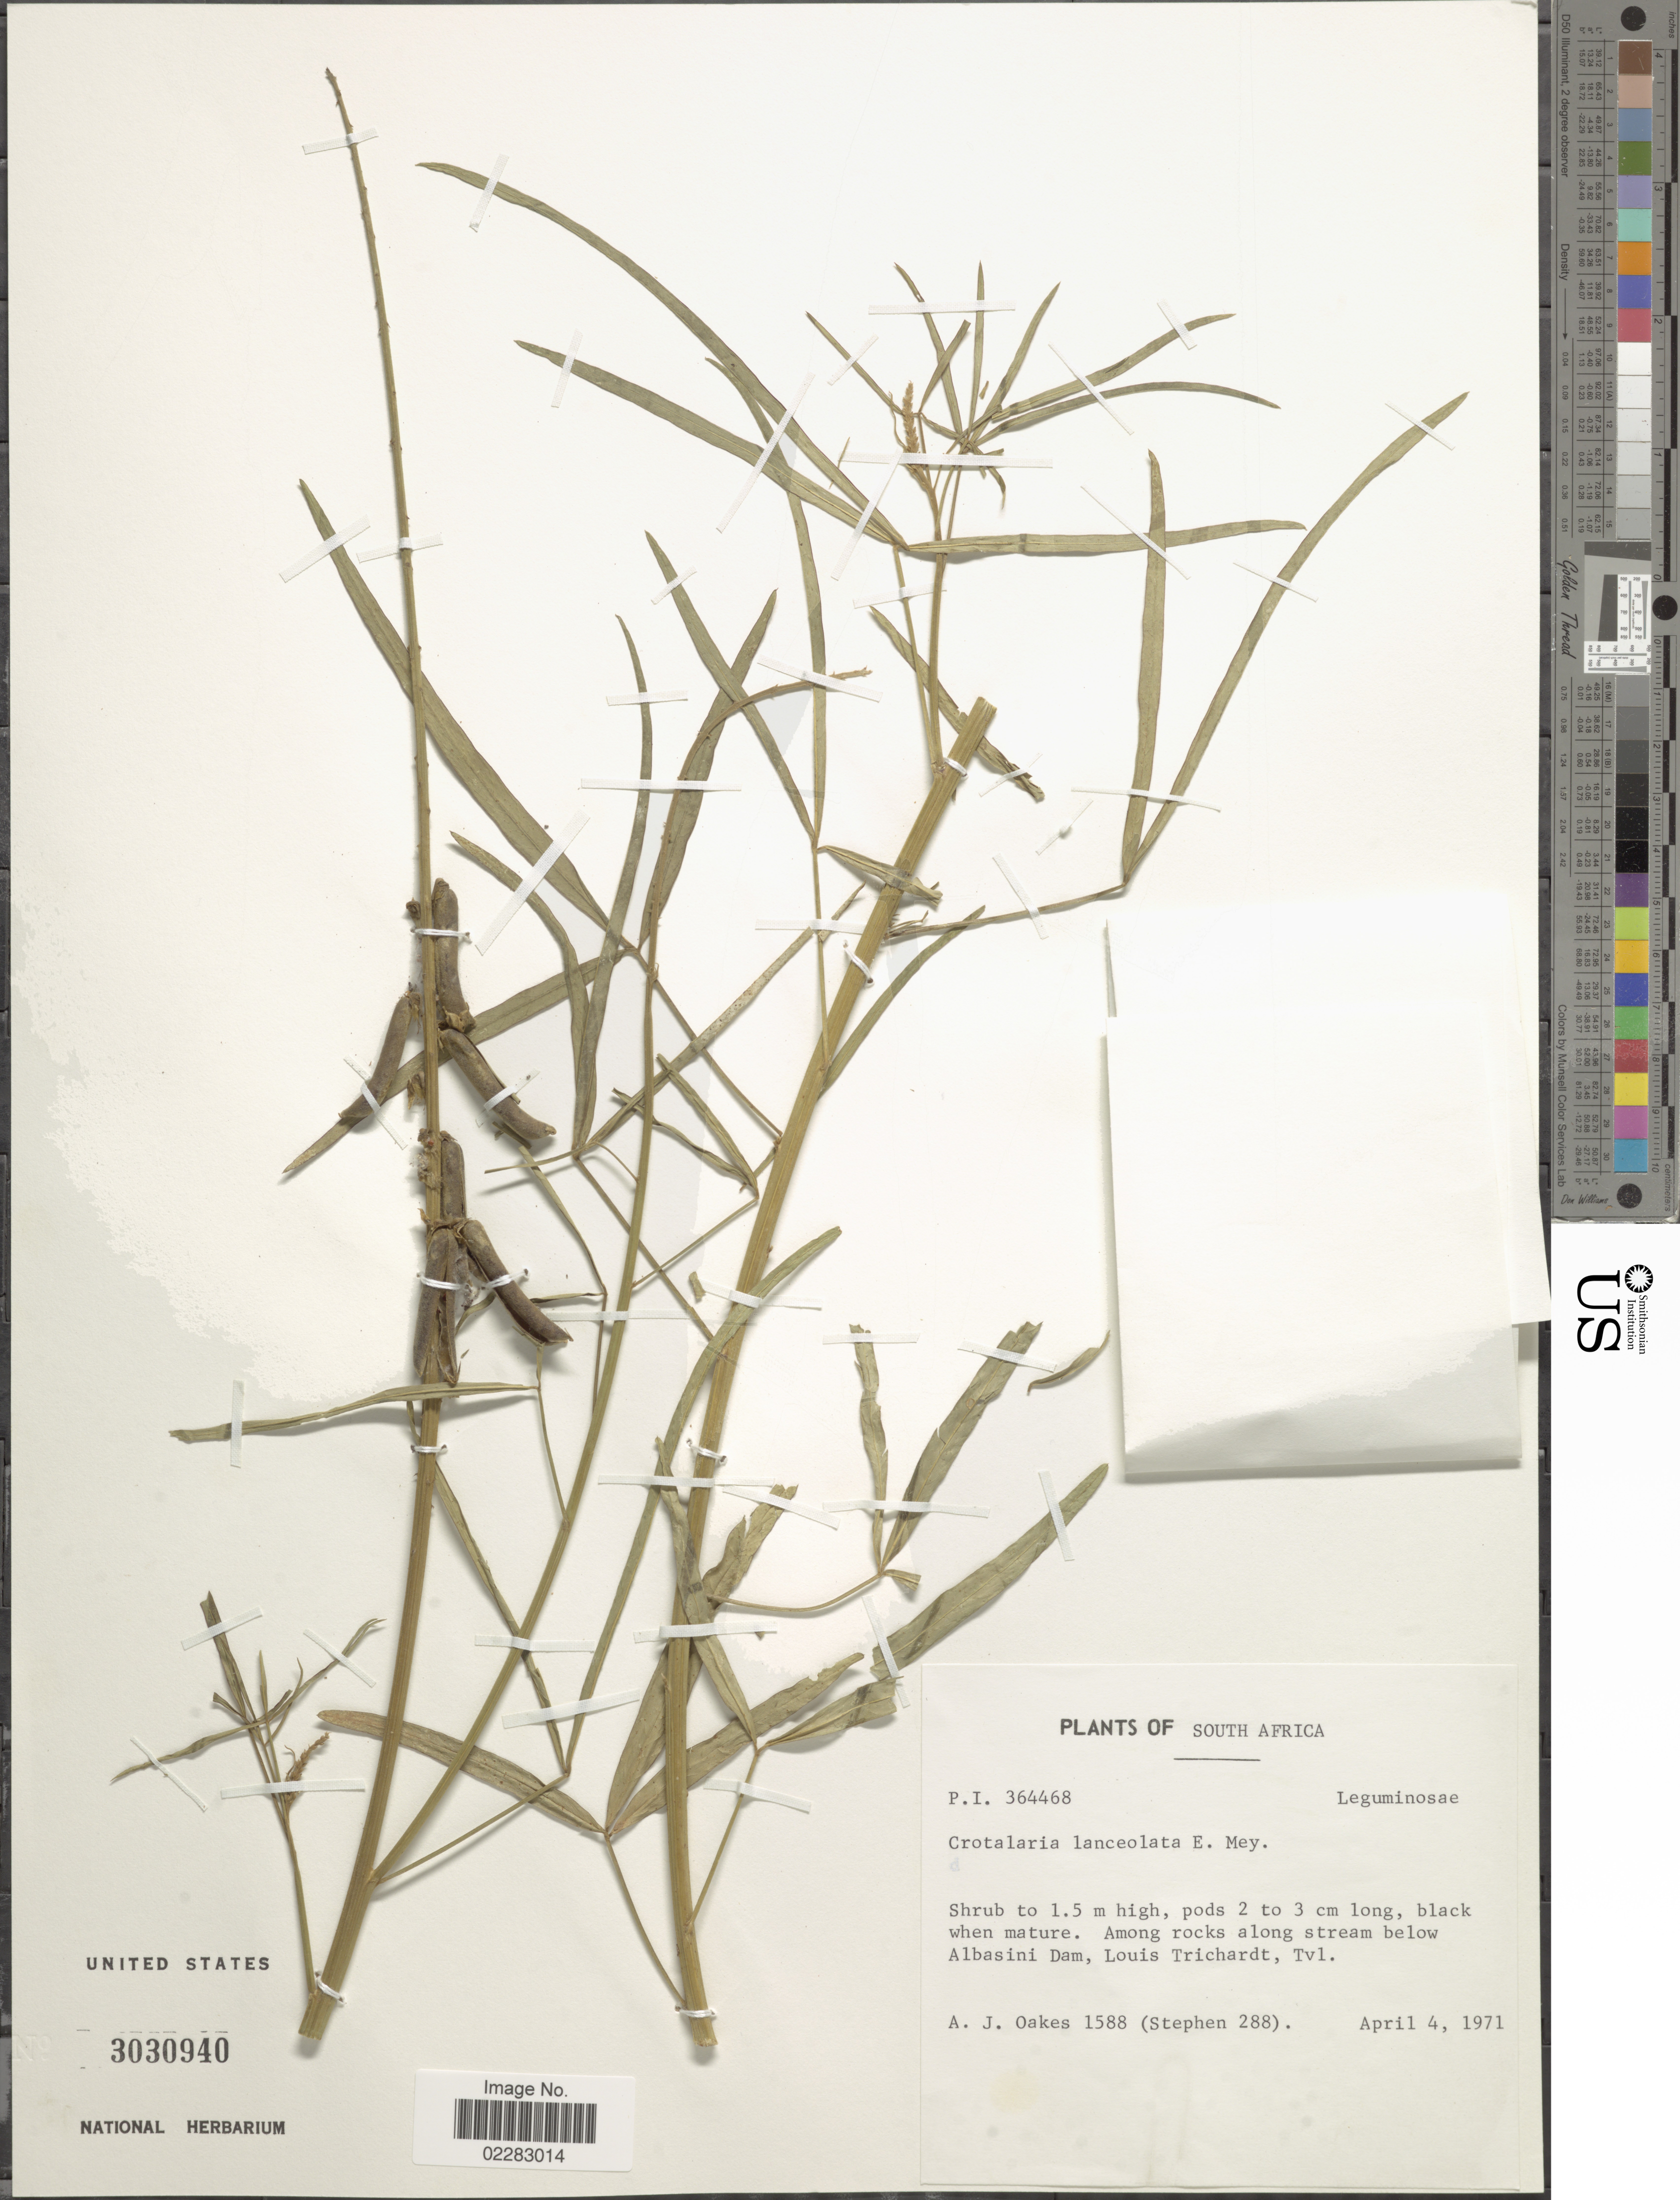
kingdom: Plantae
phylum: Tracheophyta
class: Magnoliopsida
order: Fabales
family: Fabaceae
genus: Crotalaria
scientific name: Crotalaria lanceolata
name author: E. Mey.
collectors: A. Oakes & Stephen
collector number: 1588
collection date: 1971-04-04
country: South Africa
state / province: Limpopo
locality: Among rocks along stream below Albasini Dam, Louis Trichardt, Tvl.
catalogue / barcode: US 3030940